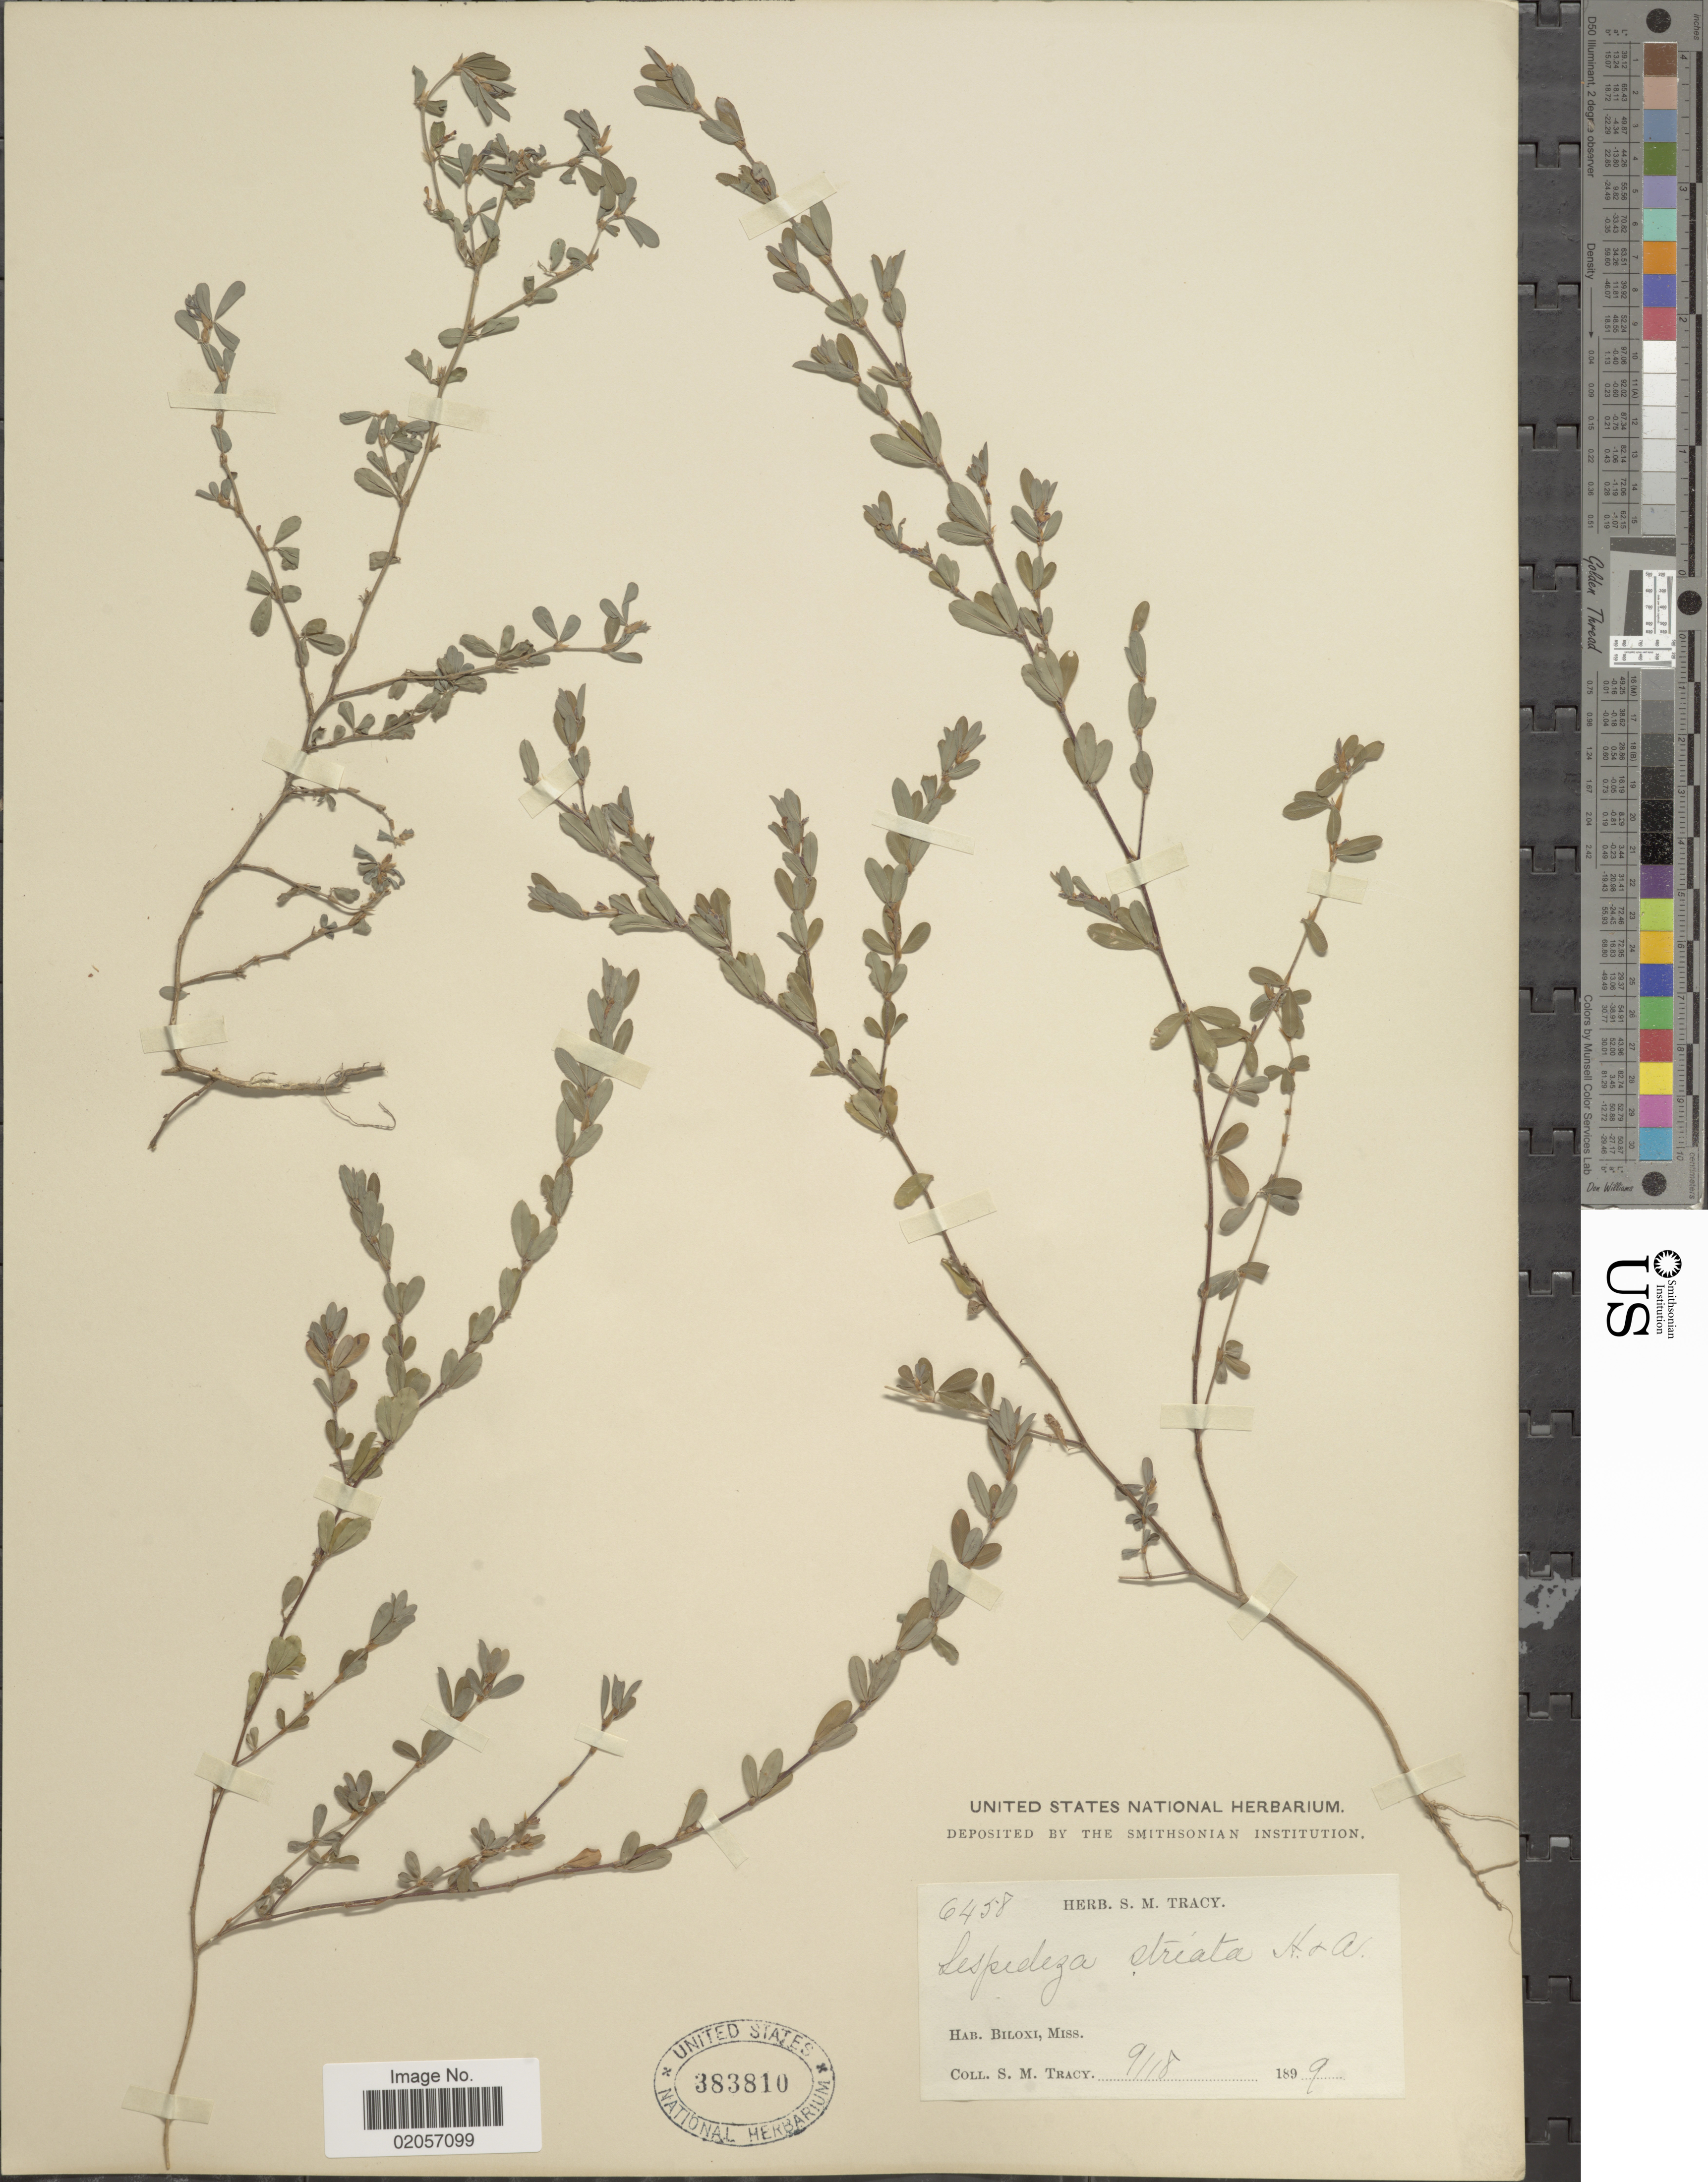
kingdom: Plantae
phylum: Tracheophyta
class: Magnoliopsida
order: Fabales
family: Fabaceae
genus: Kummerowia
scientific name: Kummerowia striata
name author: (Thunb.) Schindl.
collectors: S. M. Tracy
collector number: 6458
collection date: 1899-09-18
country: United States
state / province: Mississippi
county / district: Harrison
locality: Biloxi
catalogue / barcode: US 383810